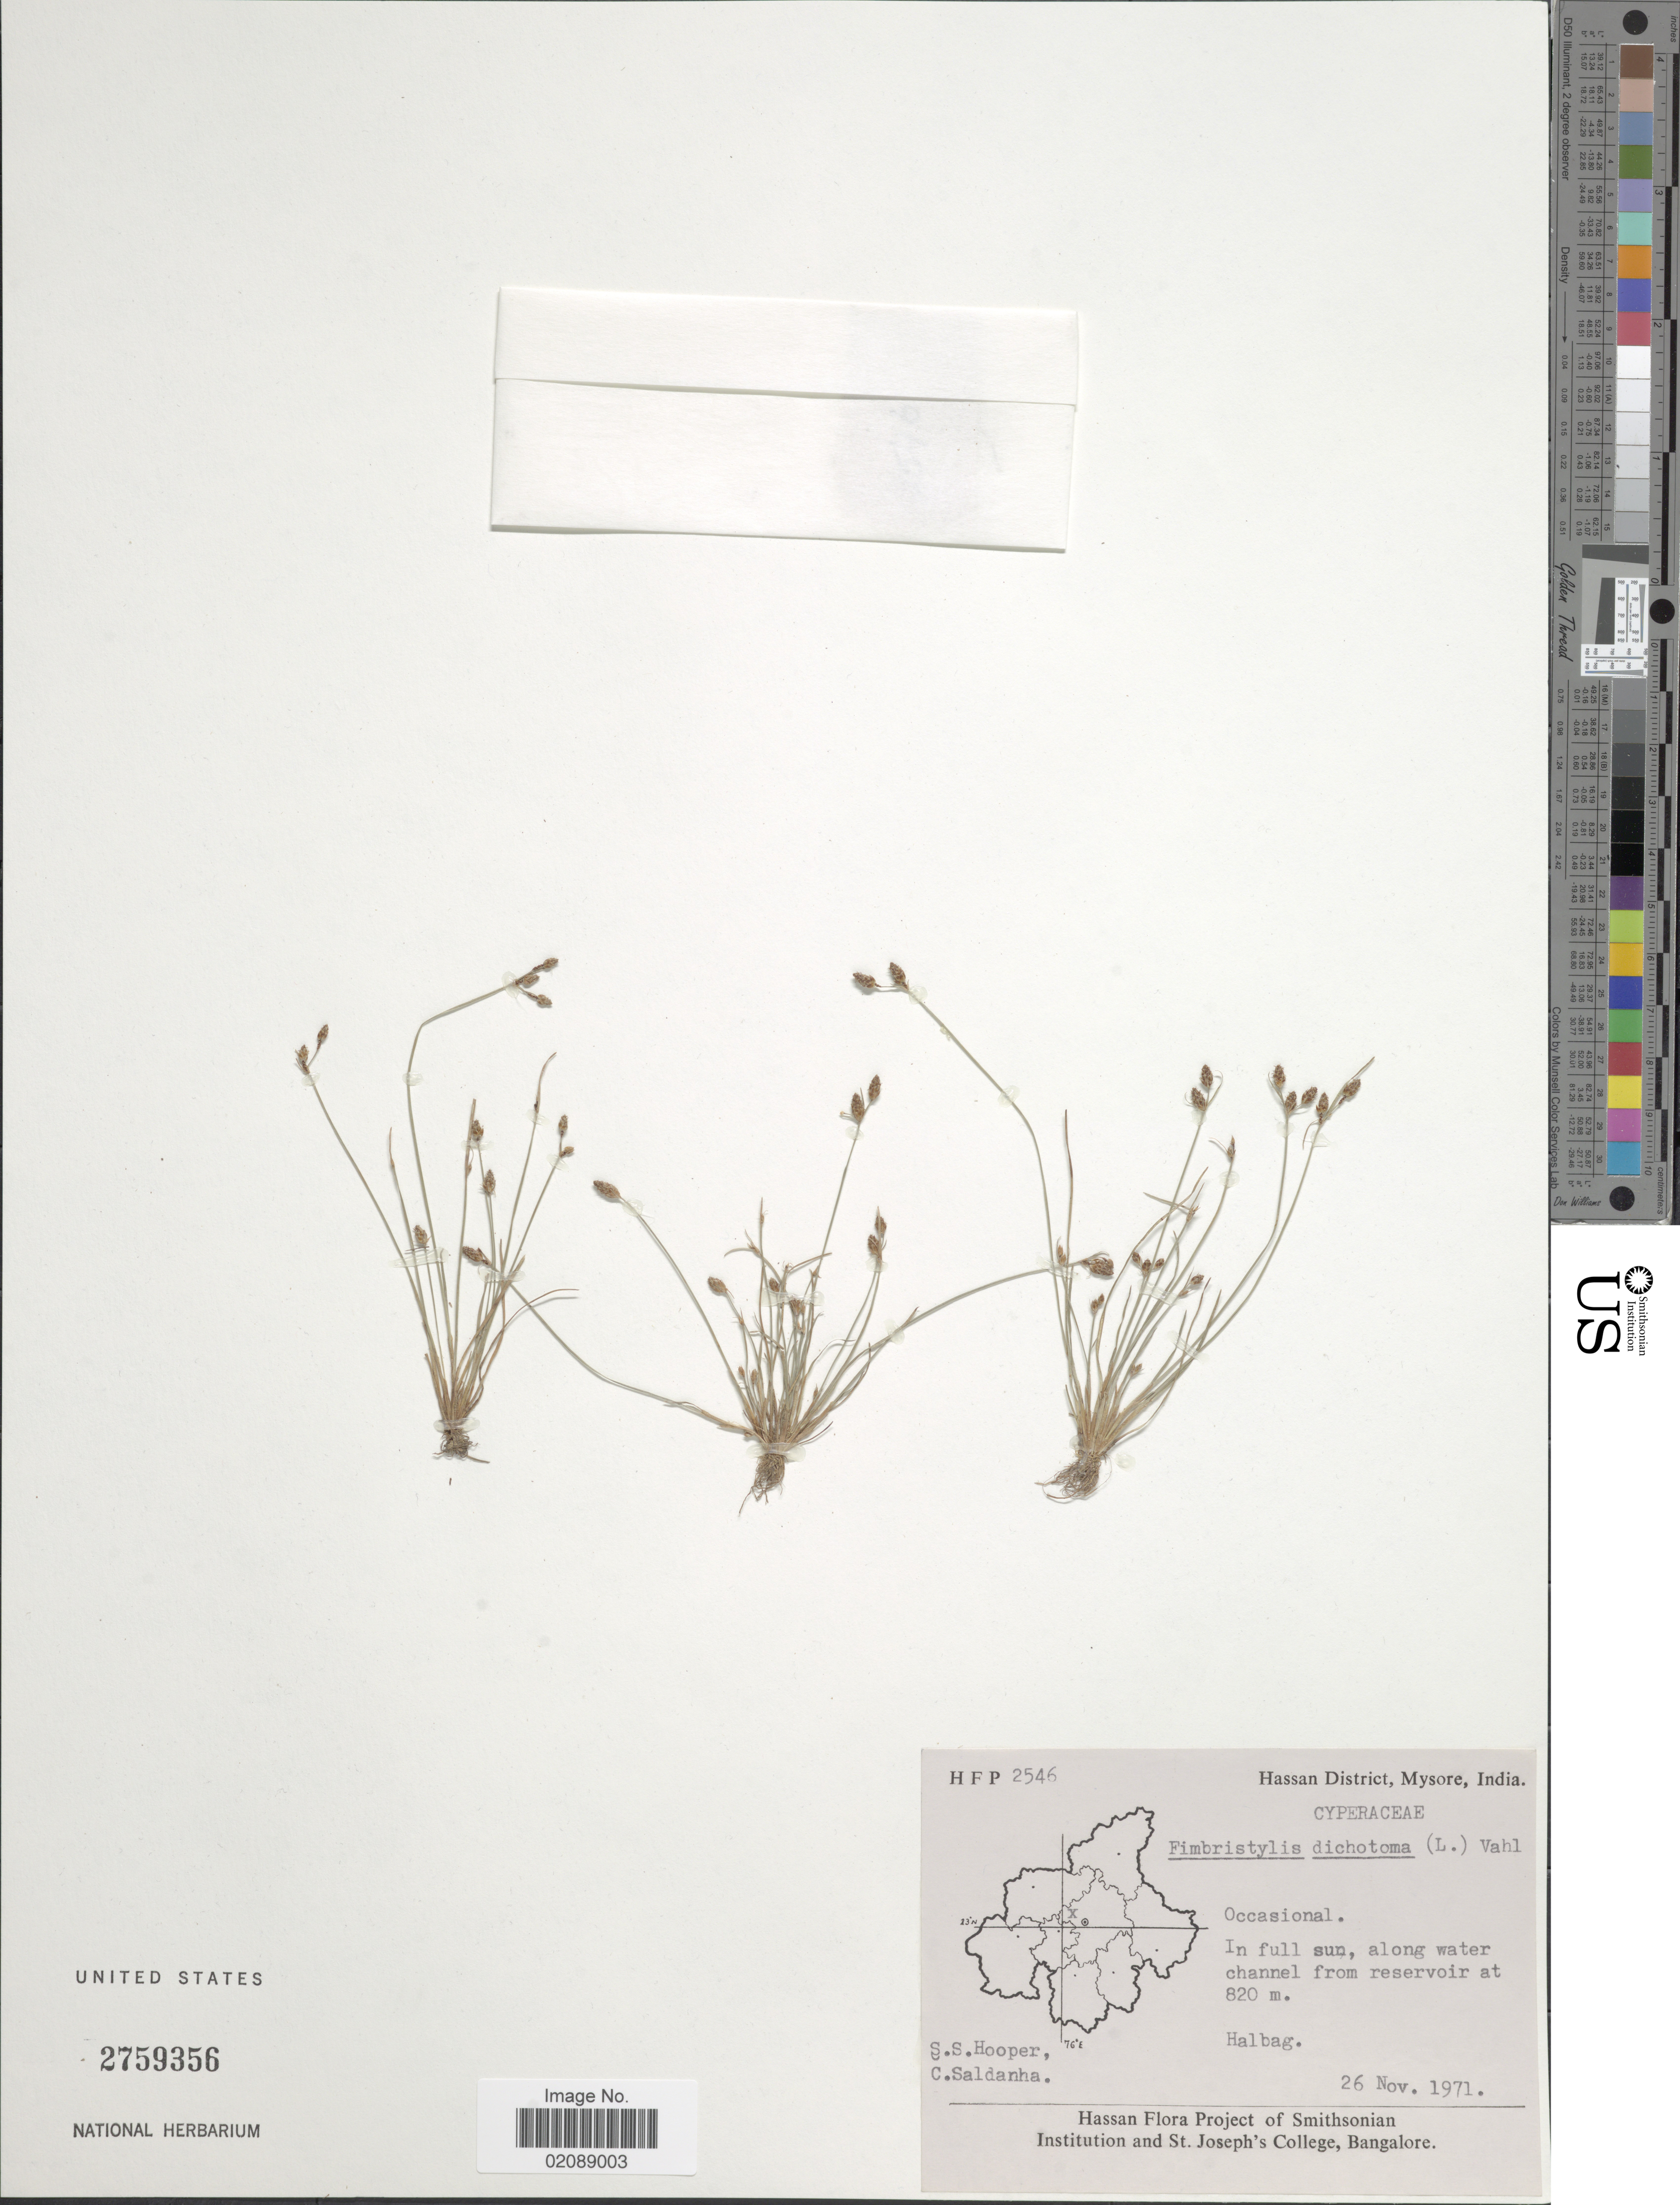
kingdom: Plantae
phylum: Tracheophyta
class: Liliopsida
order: Poales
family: Cyperaceae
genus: Fimbristylis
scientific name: Fimbristylis dichotoma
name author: (L.) Vahl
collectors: S. S. Hooper & C. Saldanha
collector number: H F P 2546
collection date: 1971-11-26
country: India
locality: Hassan District, Mysore, In full sun, along water channel from reservoir, Halbag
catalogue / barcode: US 2759356